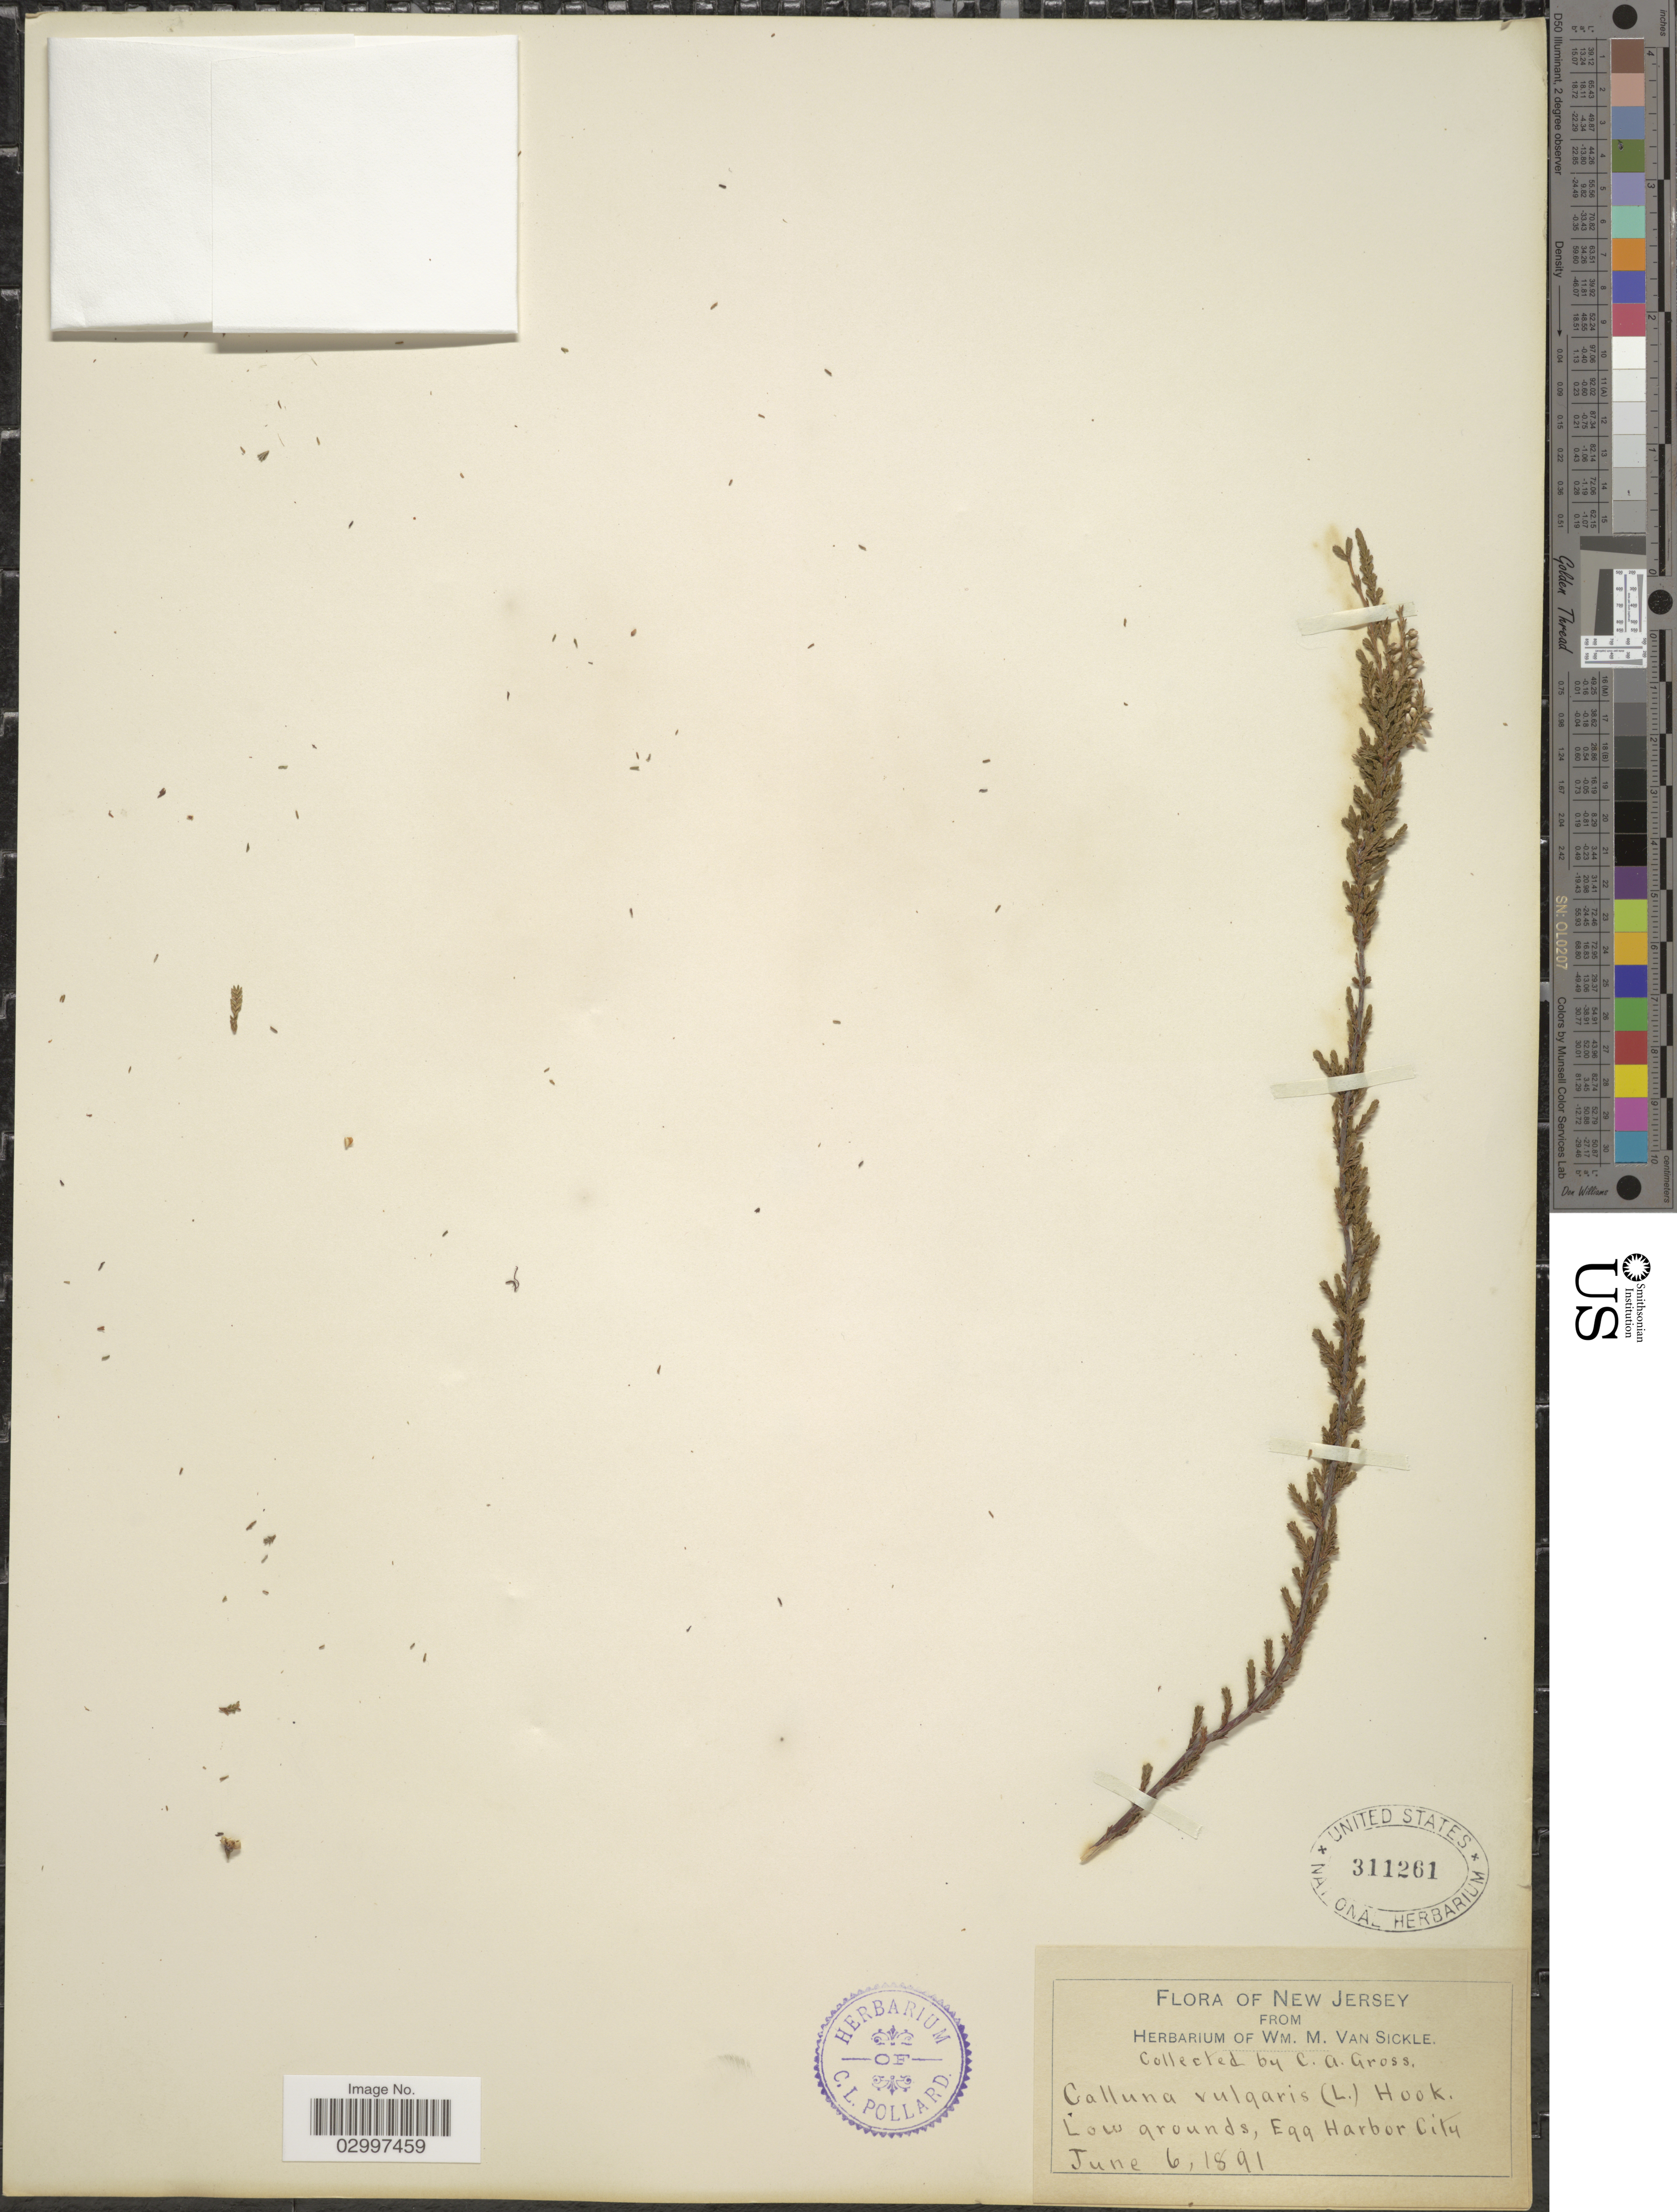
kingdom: Plantae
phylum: Tracheophyta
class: Magnoliopsida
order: Ericales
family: Ericaceae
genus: Calluna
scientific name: Calluna vulgaris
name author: (L.) Hull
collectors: C. A. Gross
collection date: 1891-06-06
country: United States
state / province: New Jersey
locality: Egg Harbor City.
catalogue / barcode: US 311261